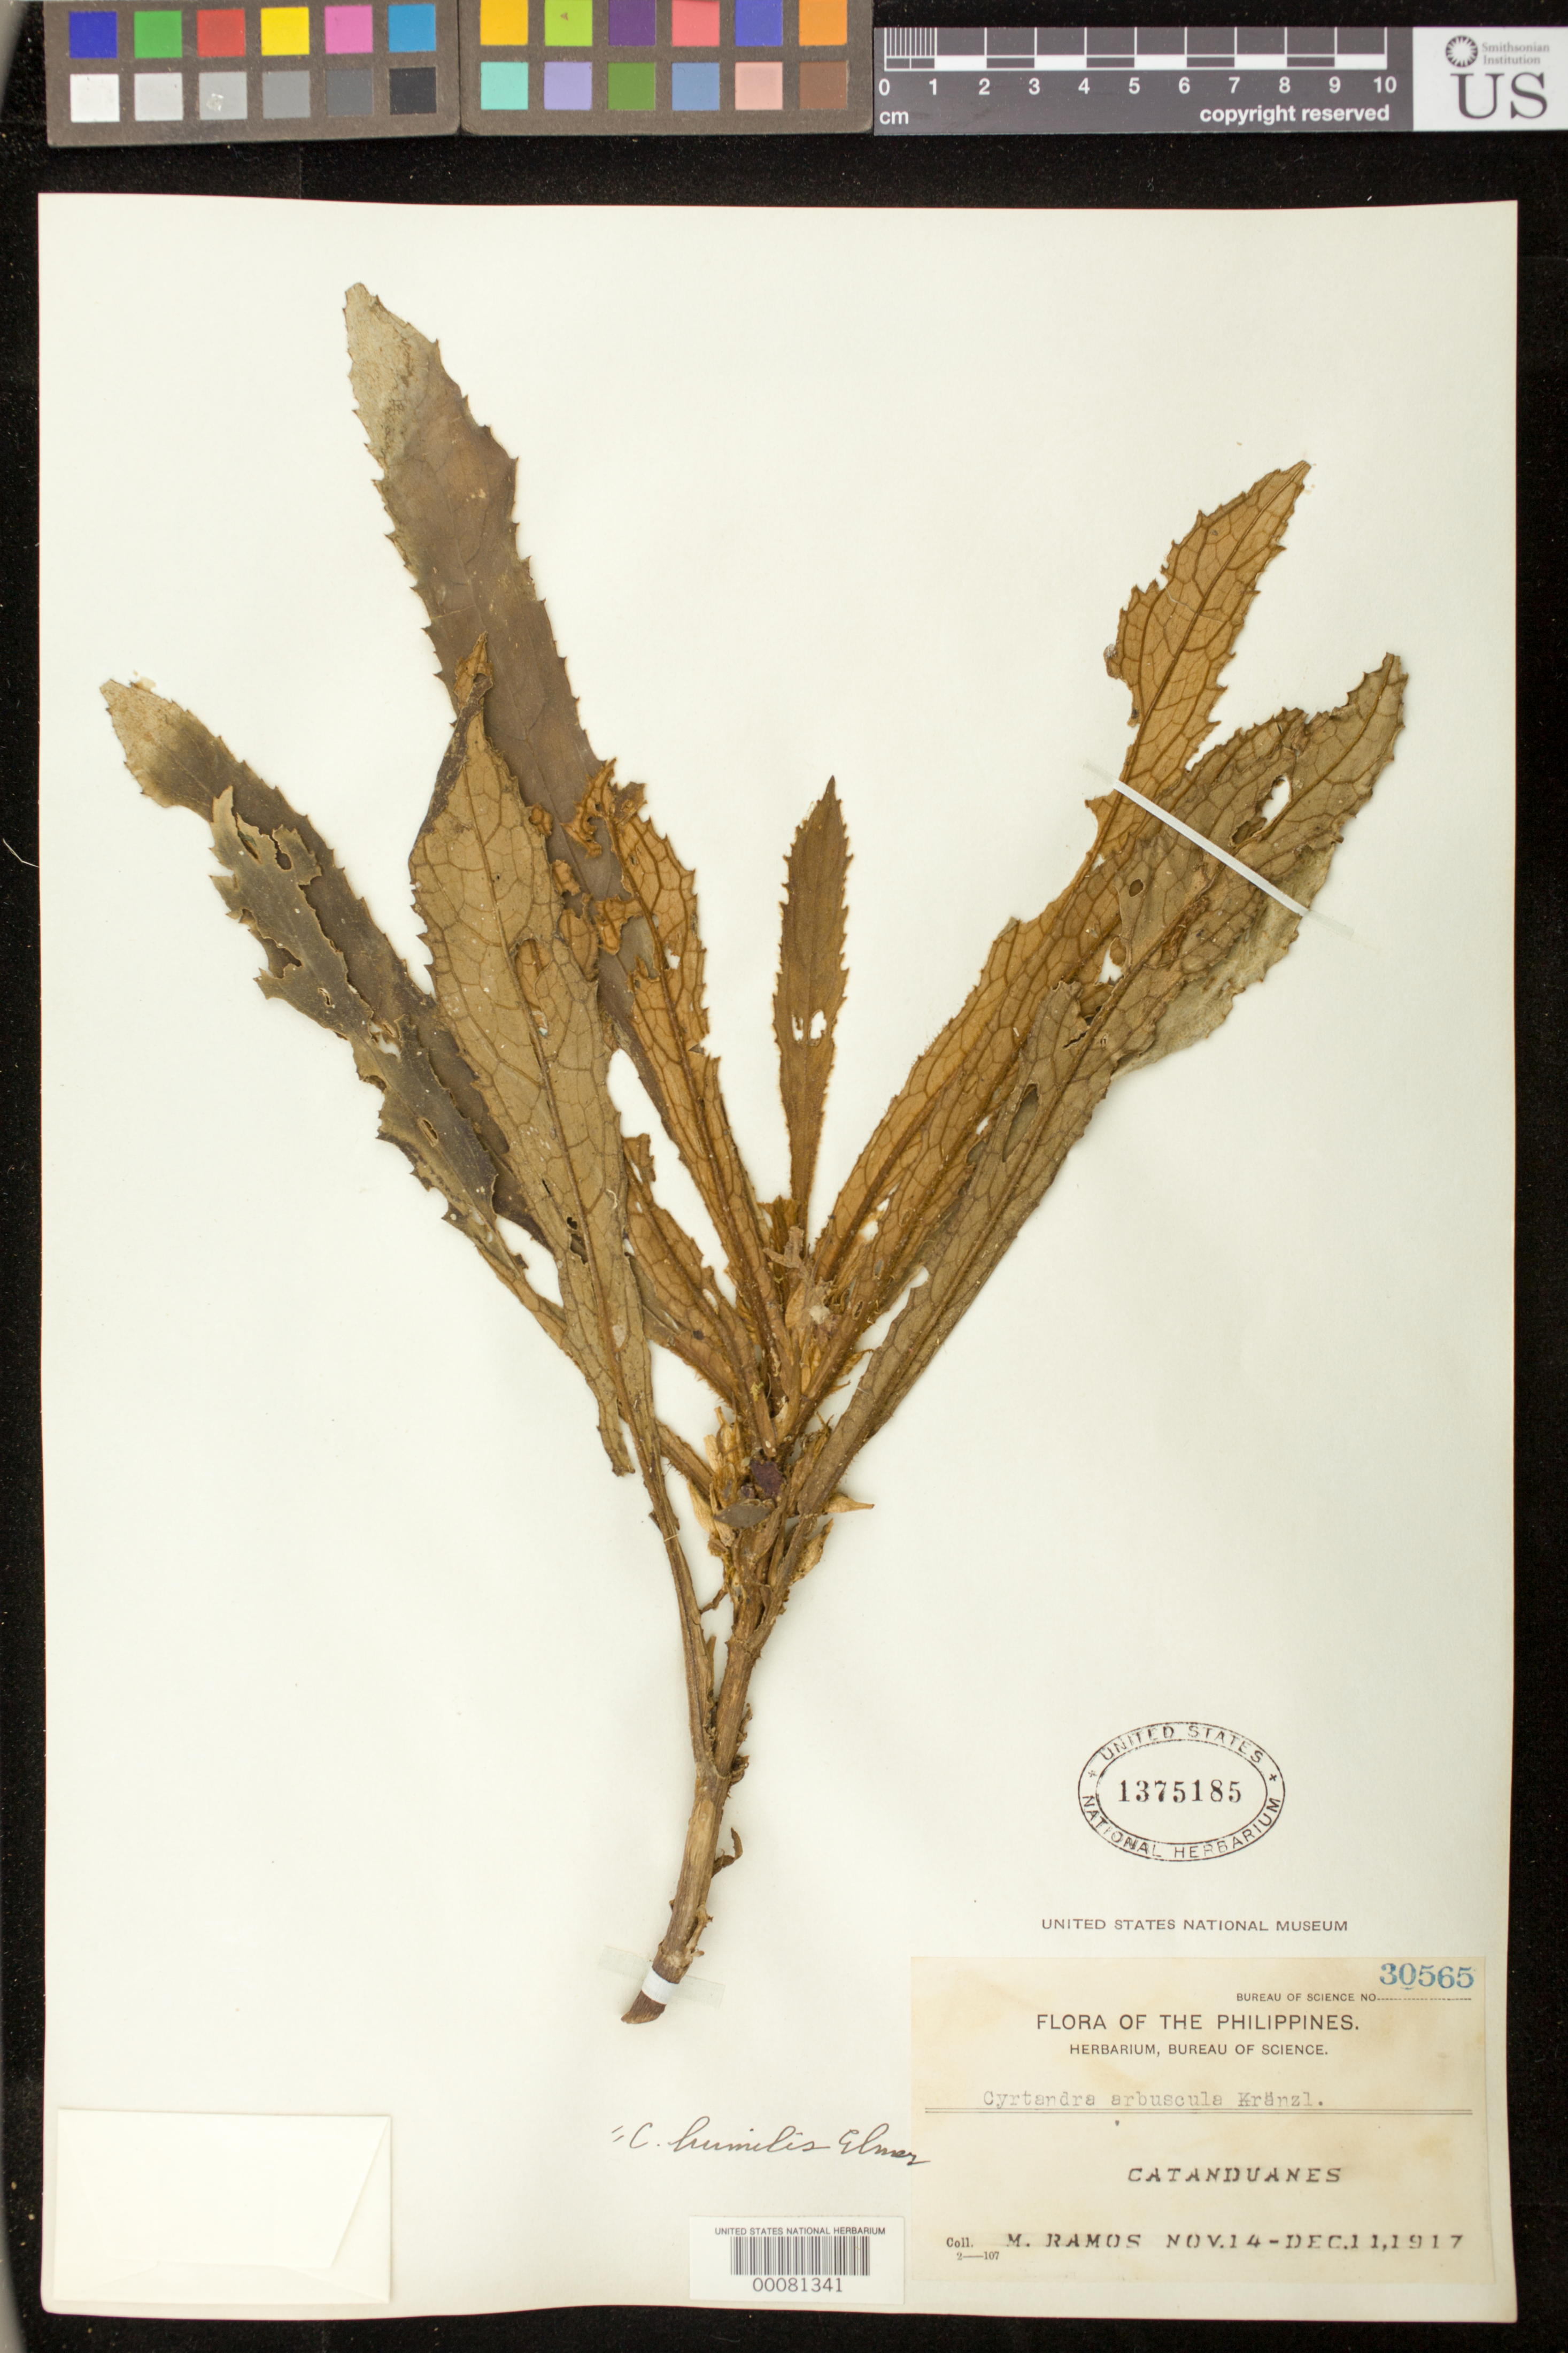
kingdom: Plantae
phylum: Tracheophyta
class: Magnoliopsida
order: Lamiales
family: Gesneriaceae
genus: Cyrtandra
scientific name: Cyrtandra limnophila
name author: Kraenzl.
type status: Neotype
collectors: M. Ramos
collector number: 30565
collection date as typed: Nov-Dec 1917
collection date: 1917-11/1917-12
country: Philippines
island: Catanduanes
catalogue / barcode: US 1375185